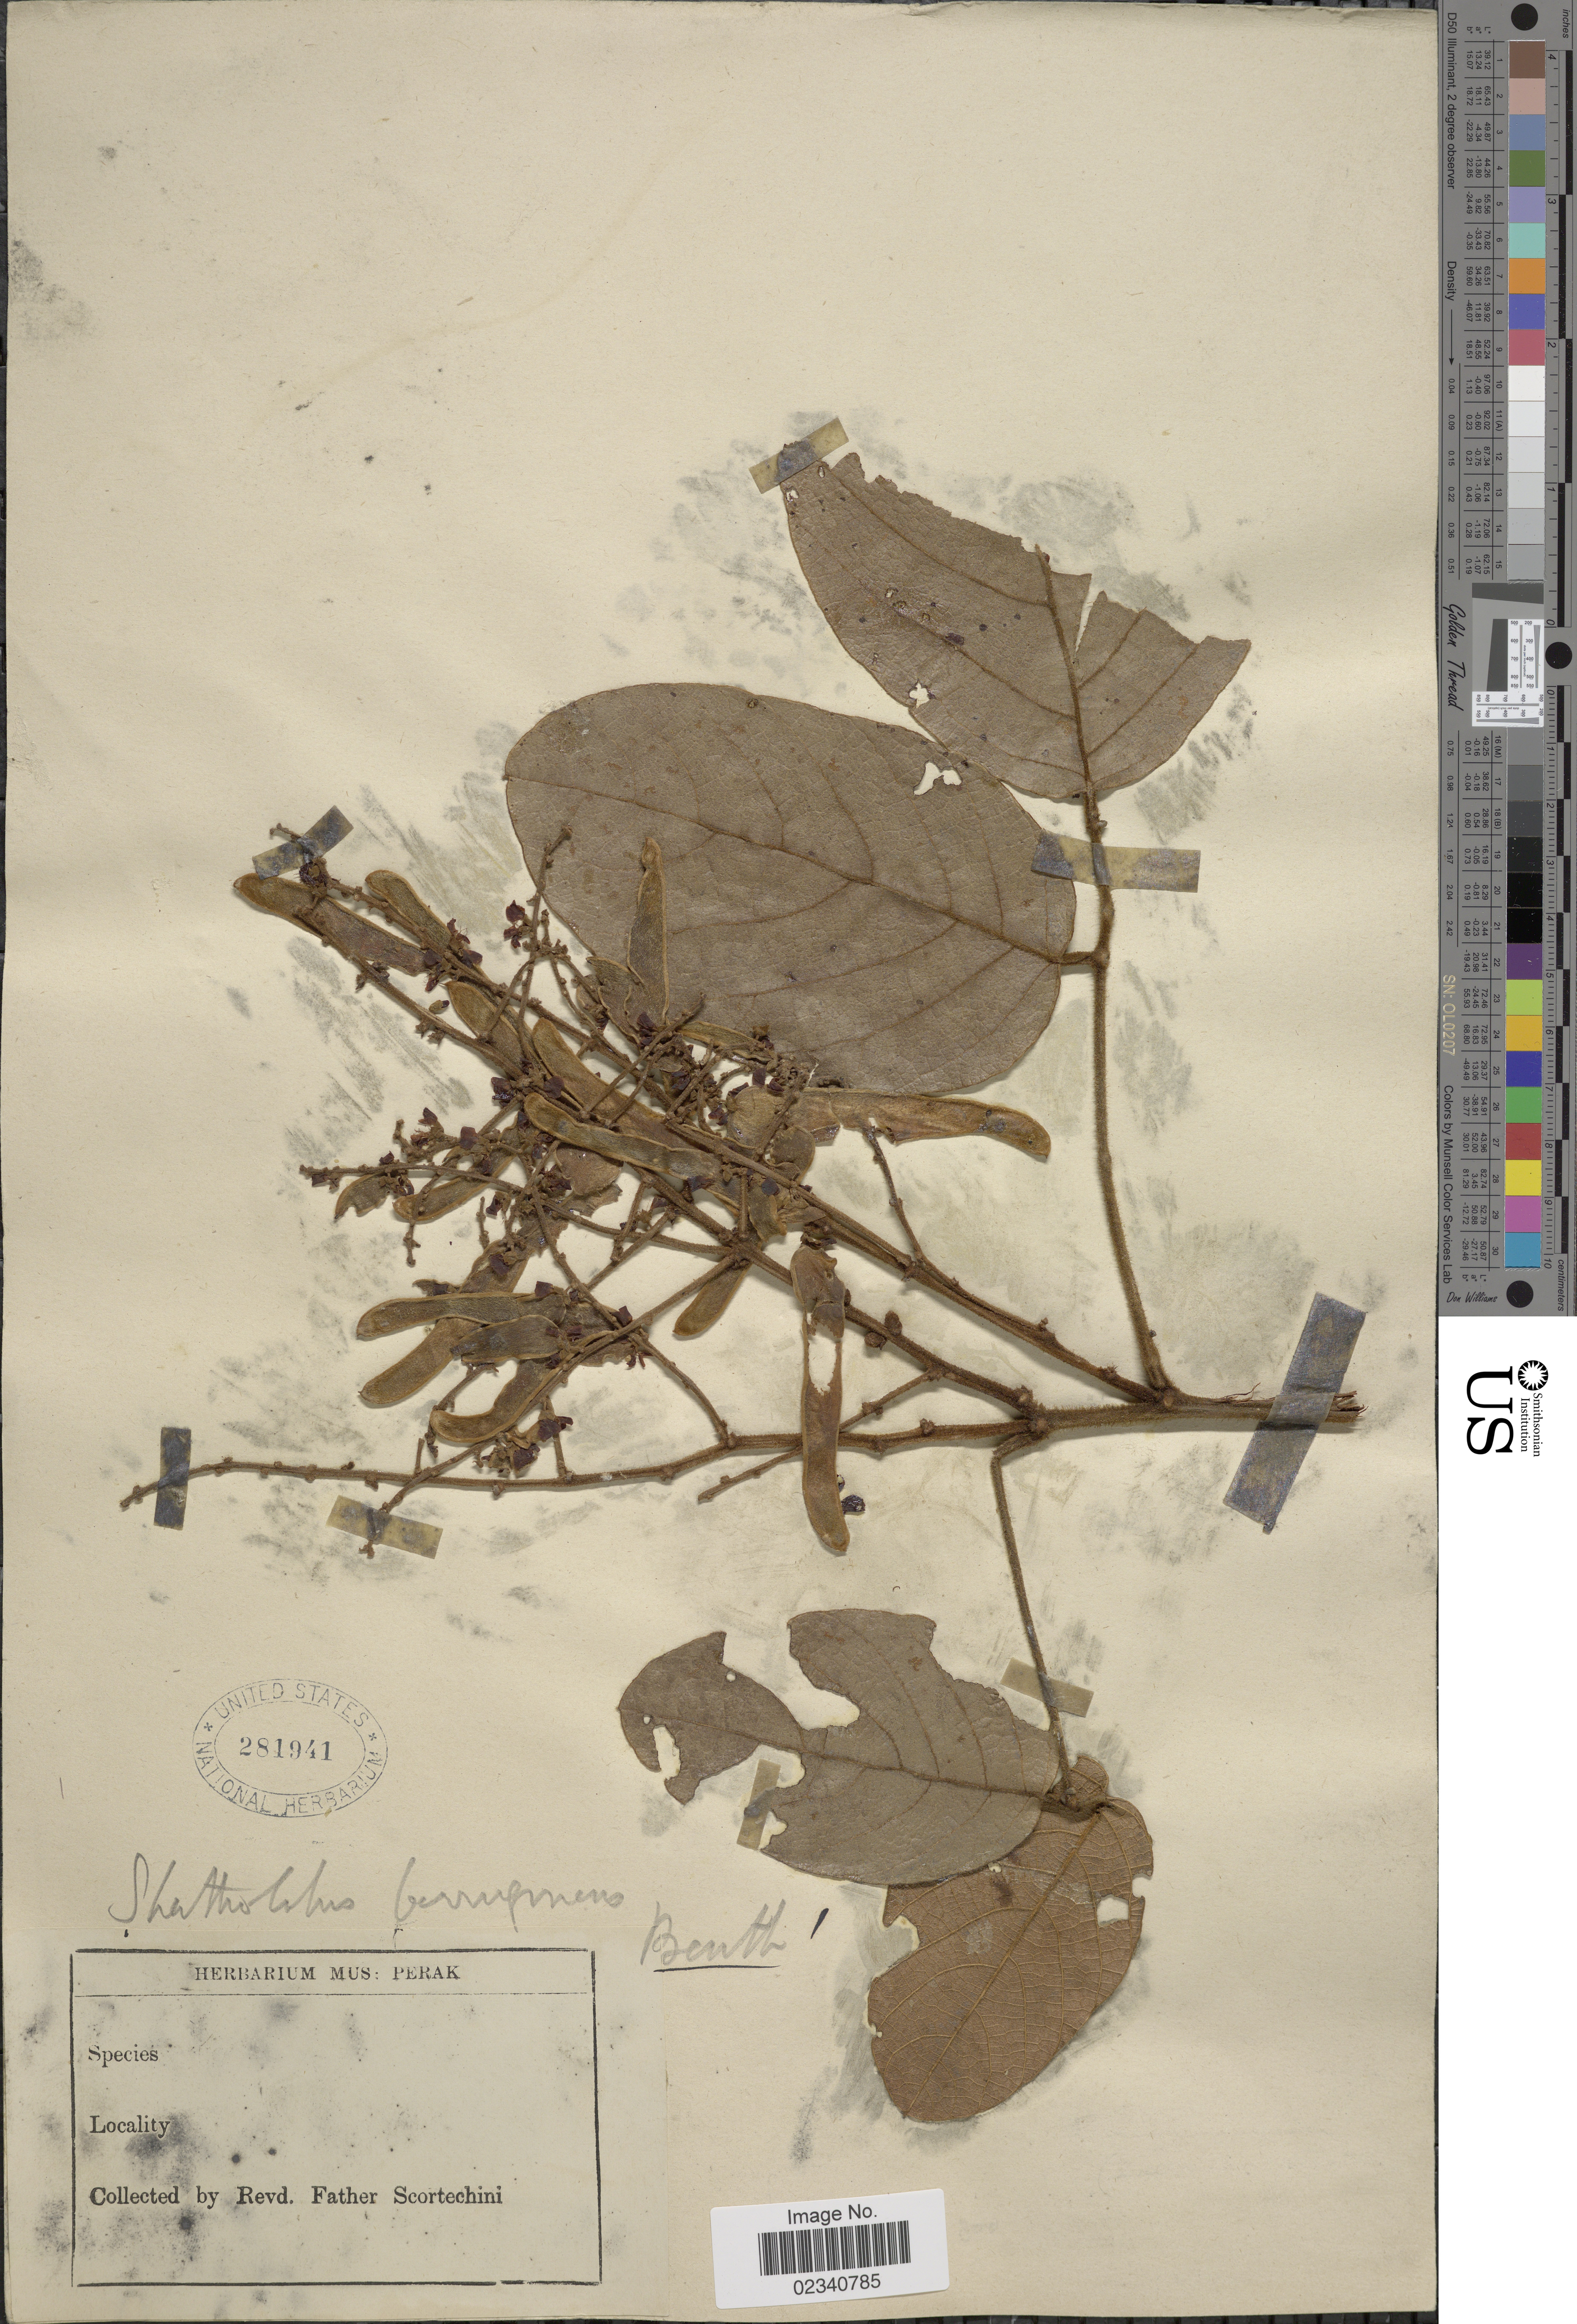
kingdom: Plantae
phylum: Tracheophyta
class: Magnoliopsida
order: Fabales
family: Fabaceae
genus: Spatholobus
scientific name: Spatholobus ferrugineus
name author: Benth.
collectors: Fr. Scortechini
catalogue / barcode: US 281941